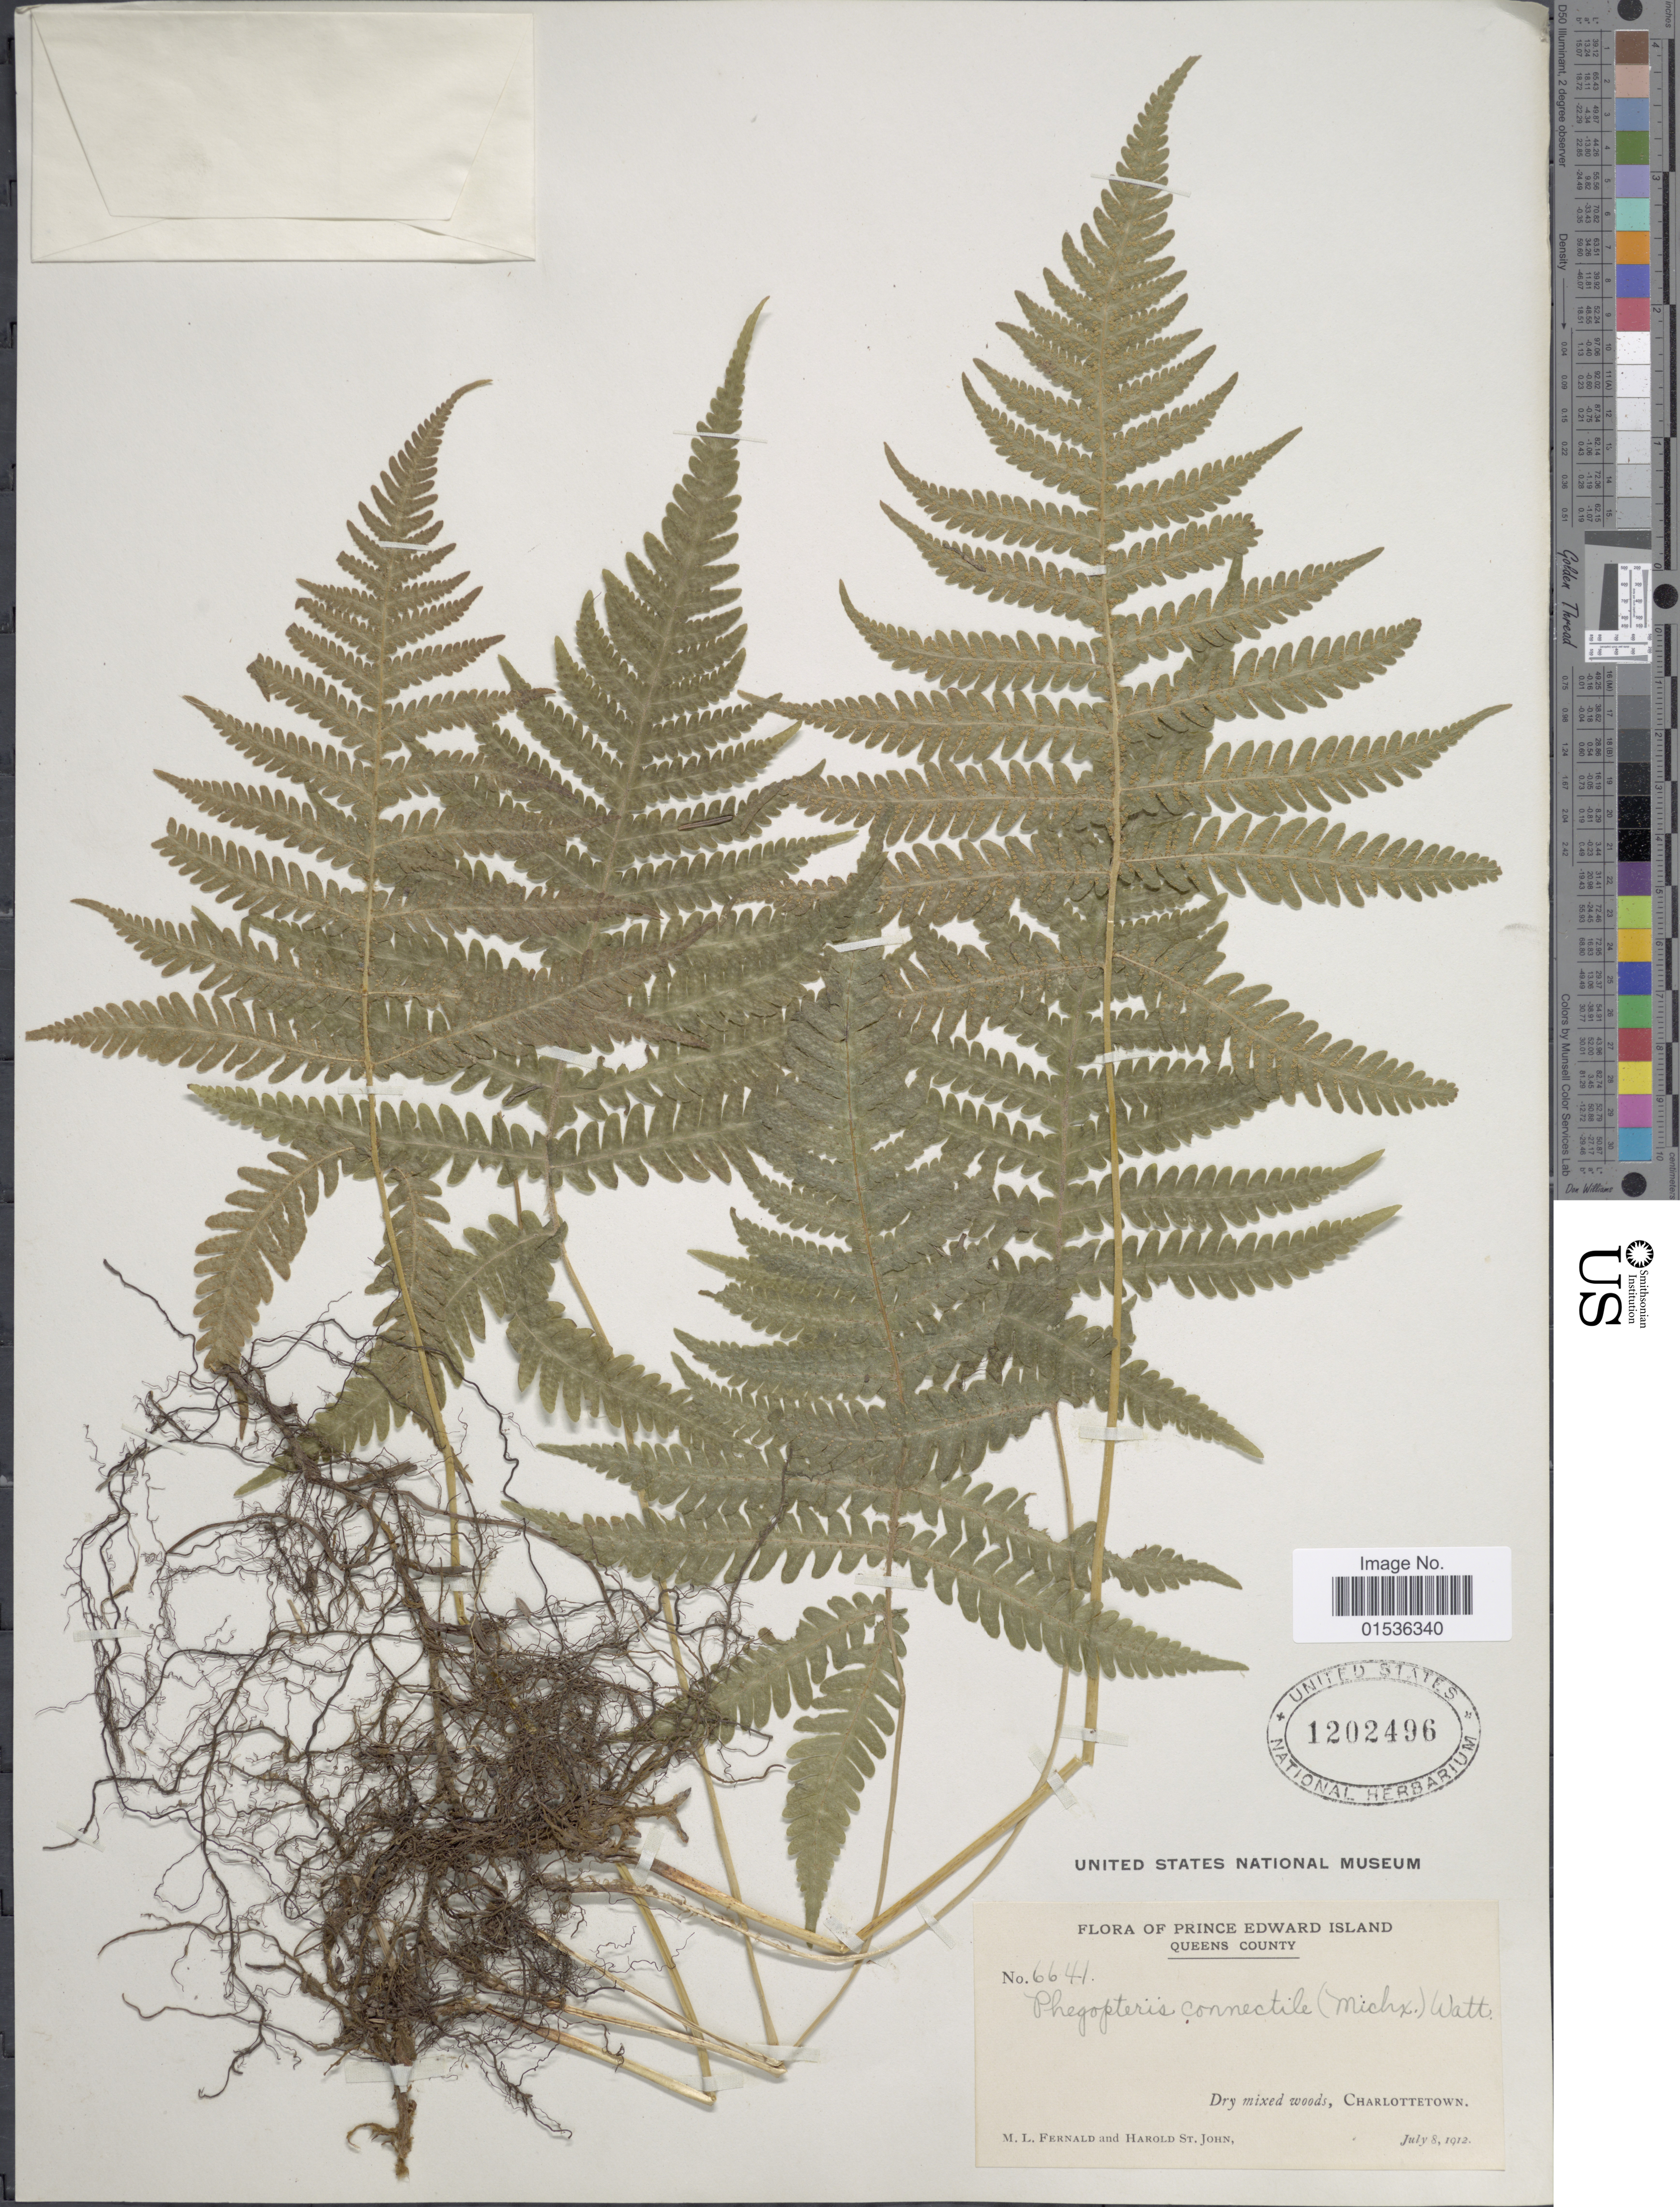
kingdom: Plantae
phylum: Tracheophyta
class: Polypodiopsida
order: Polypodiales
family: Thelypteridaceae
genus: Phegopteris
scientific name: Phegopteris connectilis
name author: (Michx.) Watt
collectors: M. L. Fernald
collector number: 6641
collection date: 1912-07-08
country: Canada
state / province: Prince Edward Island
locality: Prins Edward Island, Queens County. Charlottetown.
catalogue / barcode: US 1202496